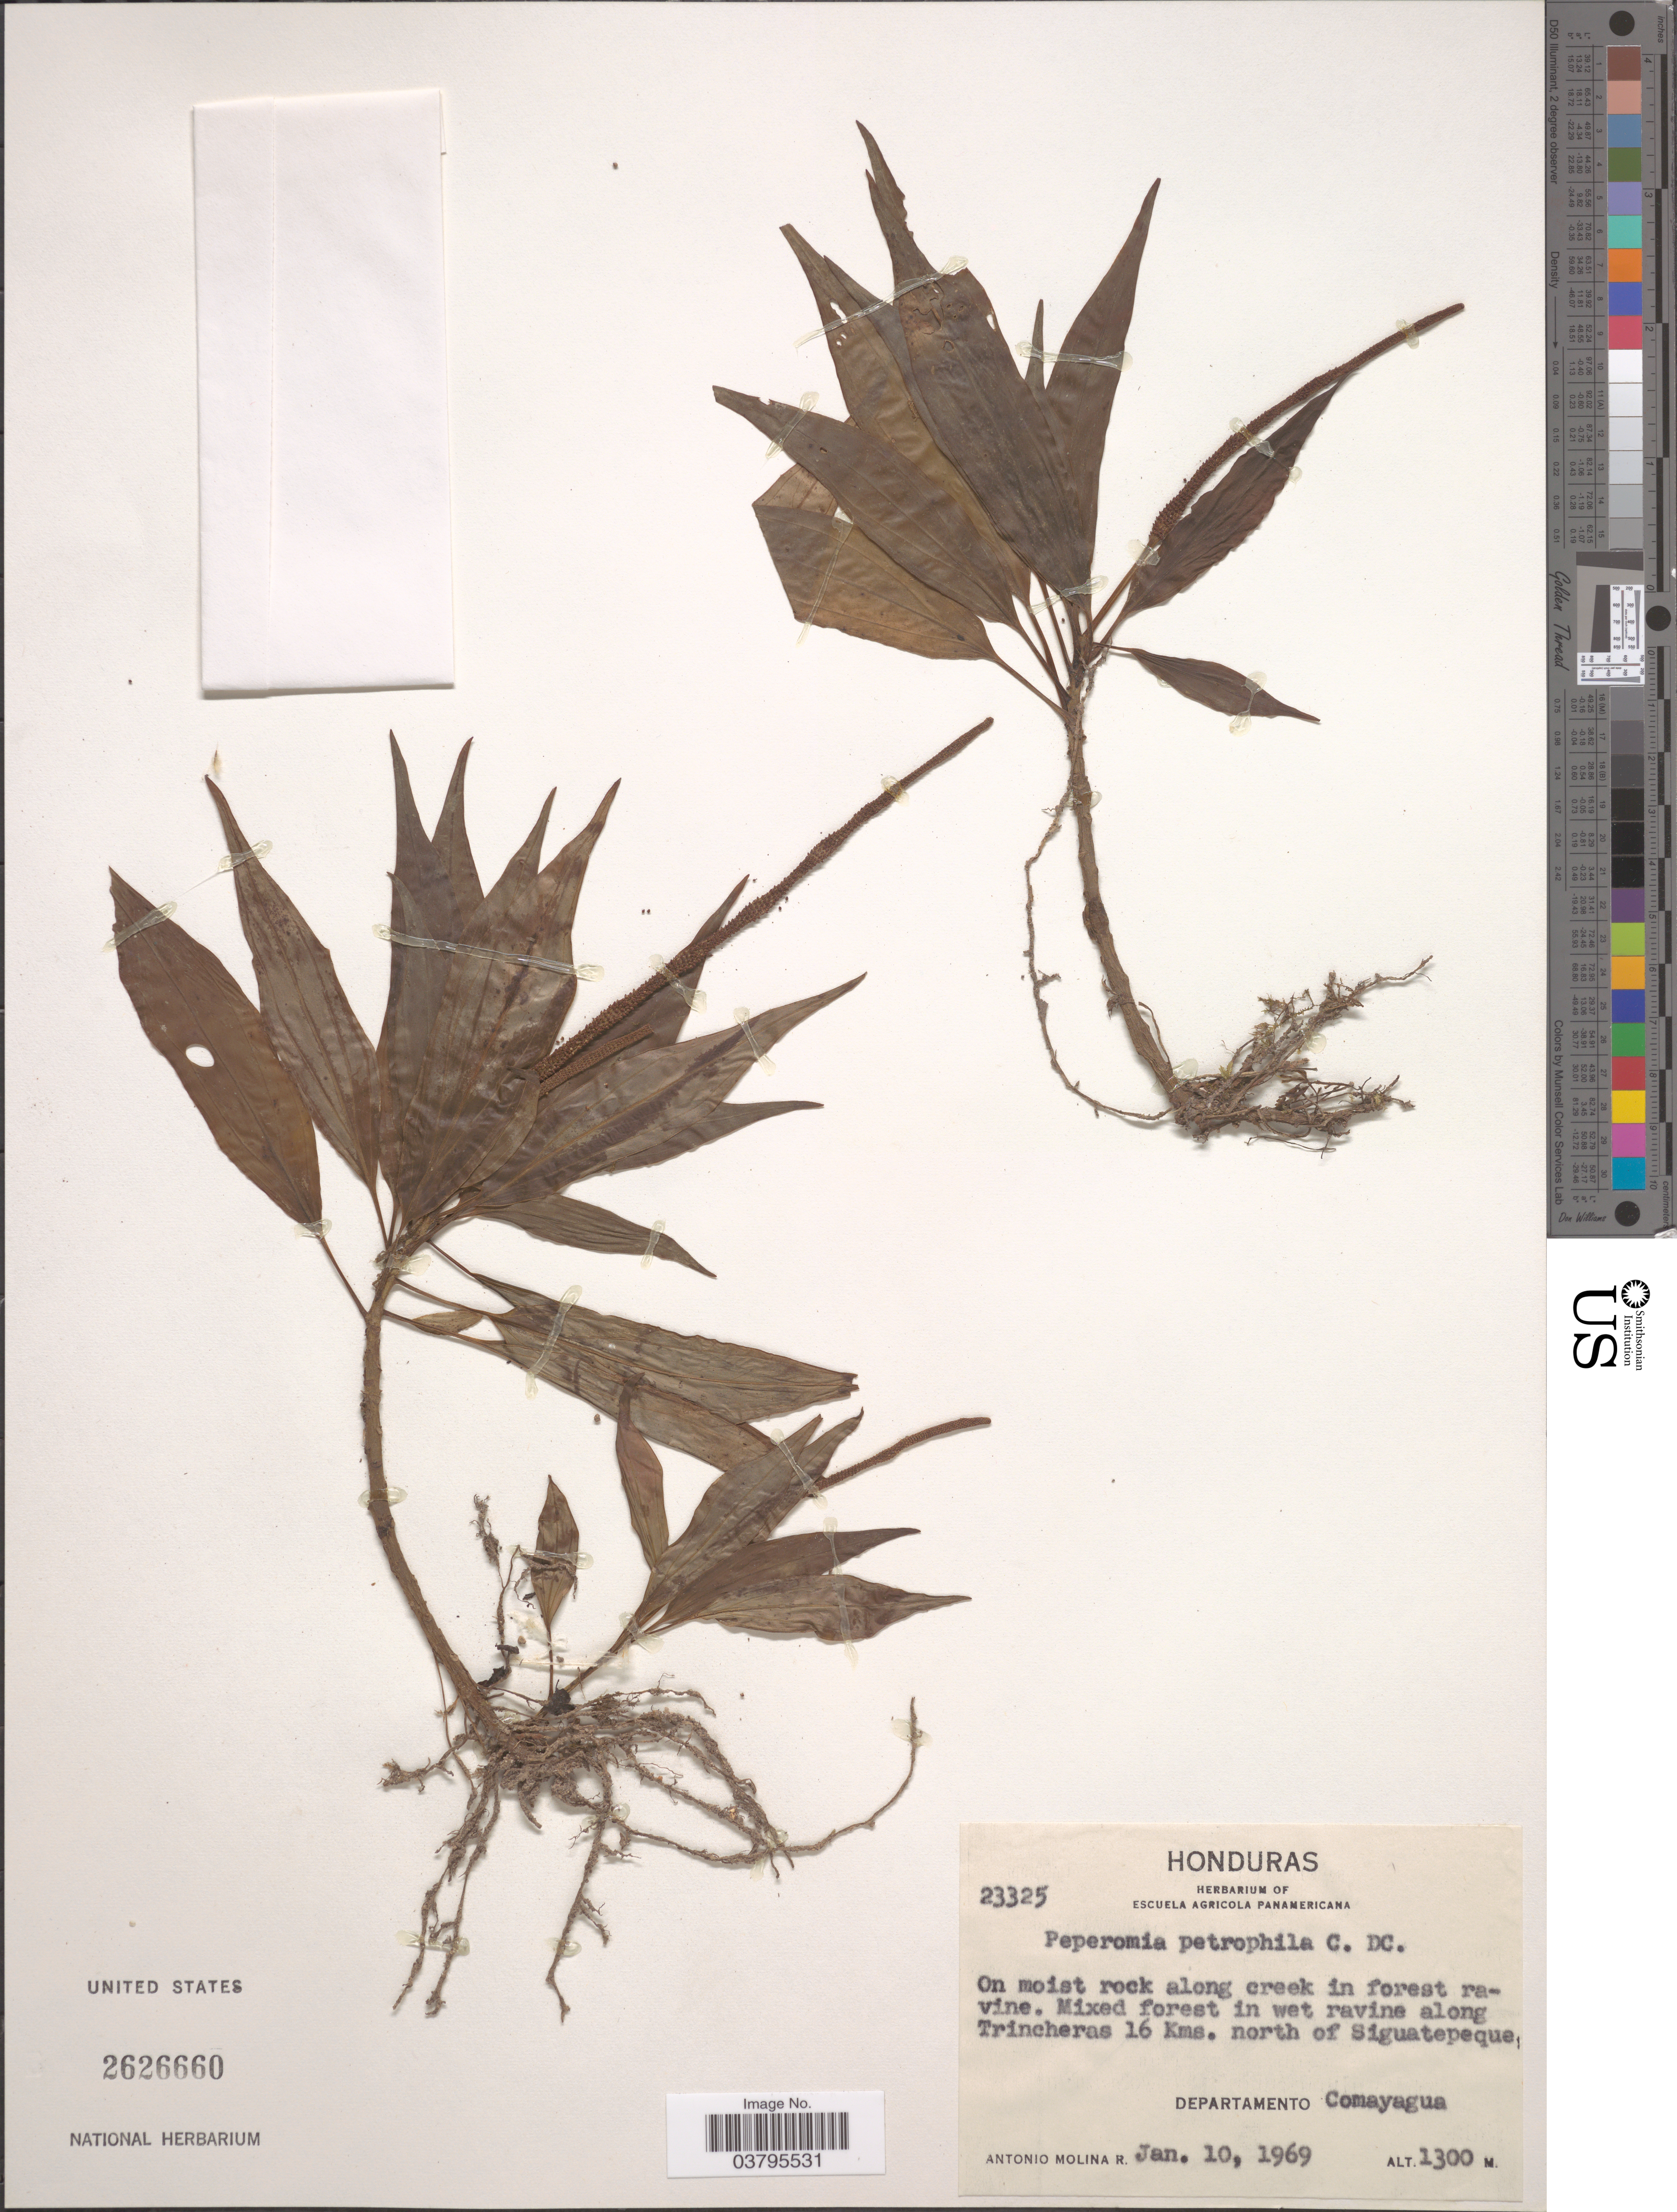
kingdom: Plantae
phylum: Tracheophyta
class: Magnoliopsida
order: Piperales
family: Piperaceae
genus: Peperomia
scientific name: Peperomia petrophila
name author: C. DC.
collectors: A. Molina R.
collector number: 23325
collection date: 1969-01-10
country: Honduras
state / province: Comayagua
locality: Mixed forest in wet ravine along Trincheras 16 Kms. north of Siguatepeque. Departamento Comayagua.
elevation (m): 1300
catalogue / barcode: US 2626660